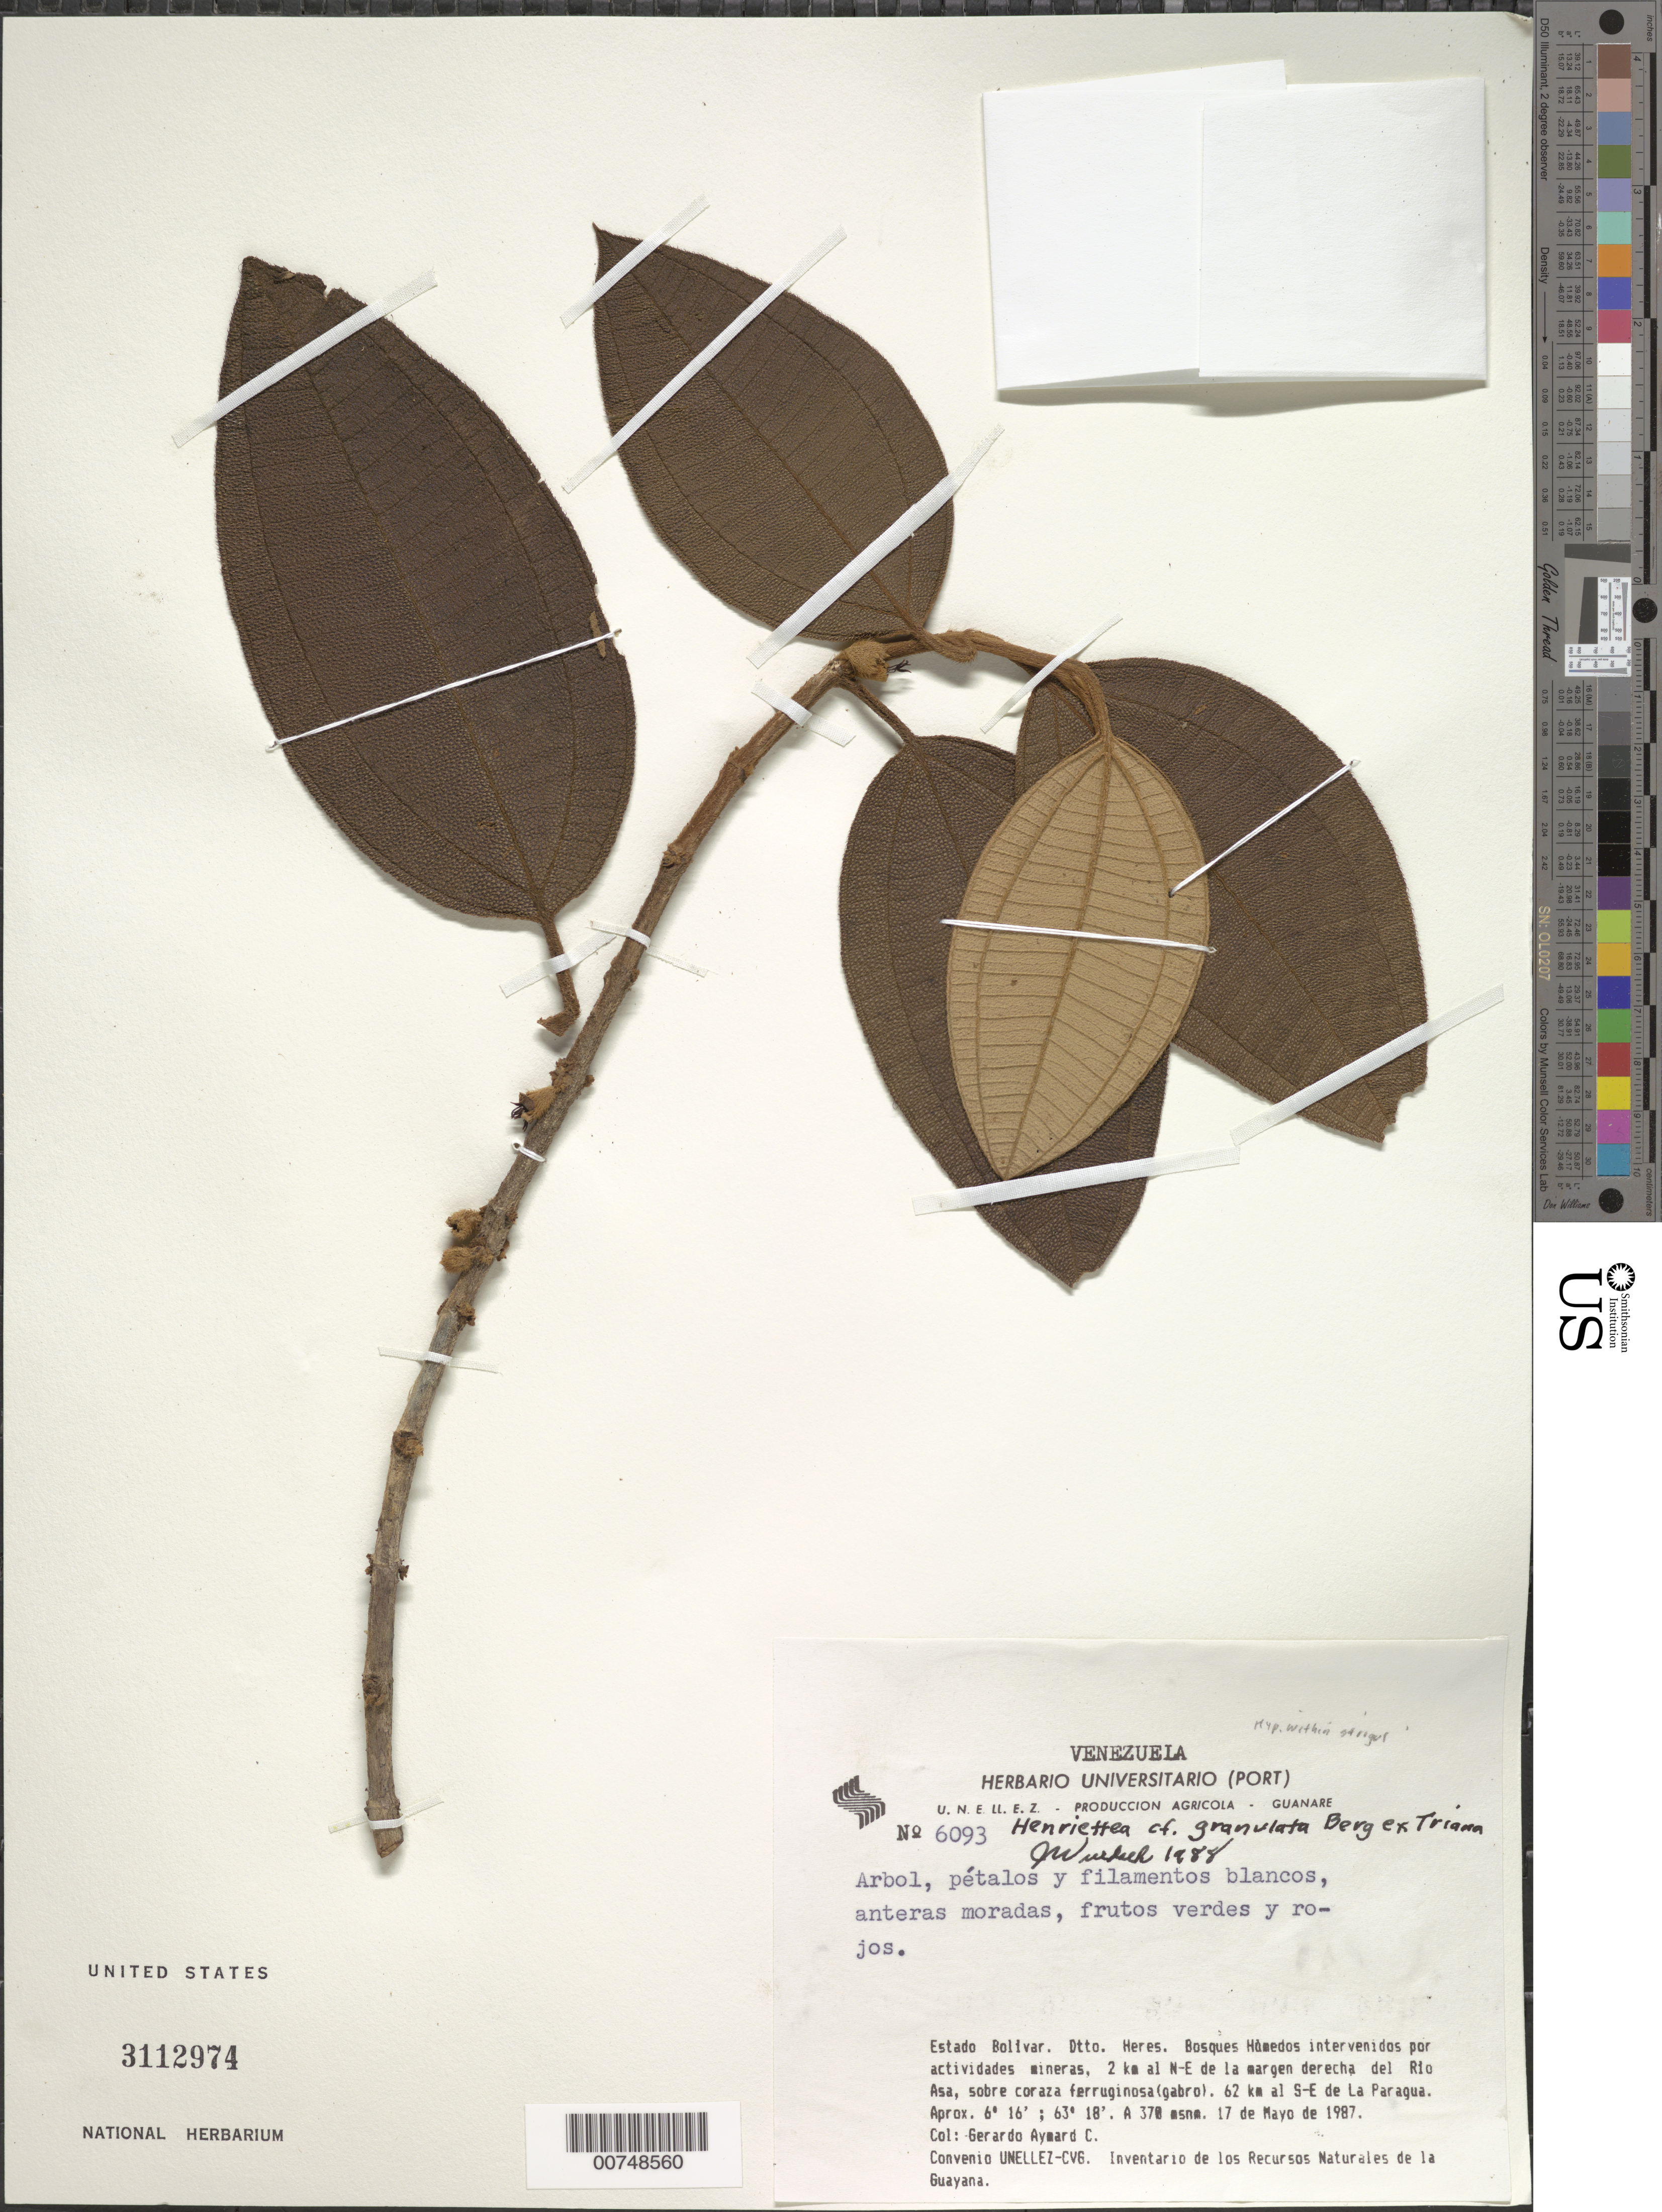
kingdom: Plantae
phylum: Tracheophyta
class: Magnoliopsida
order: Myrtales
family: Melastomataceae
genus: Henriettea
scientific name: Henriettea granulata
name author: Berg ex Triana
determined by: Wurdack, John J., (US), US (UNITED STATES)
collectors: G. A. Aymard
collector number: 6093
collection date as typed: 17-May-87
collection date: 1987-05-17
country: Venezuela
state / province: Bolívar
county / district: Heres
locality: Río Asa, 2 km al NE de la margen derecha; 62 km al SE de La Paragua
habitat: Wet forest in mining area, sobre coraza ferruginosa (glabro)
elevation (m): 350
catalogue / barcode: US 3112974